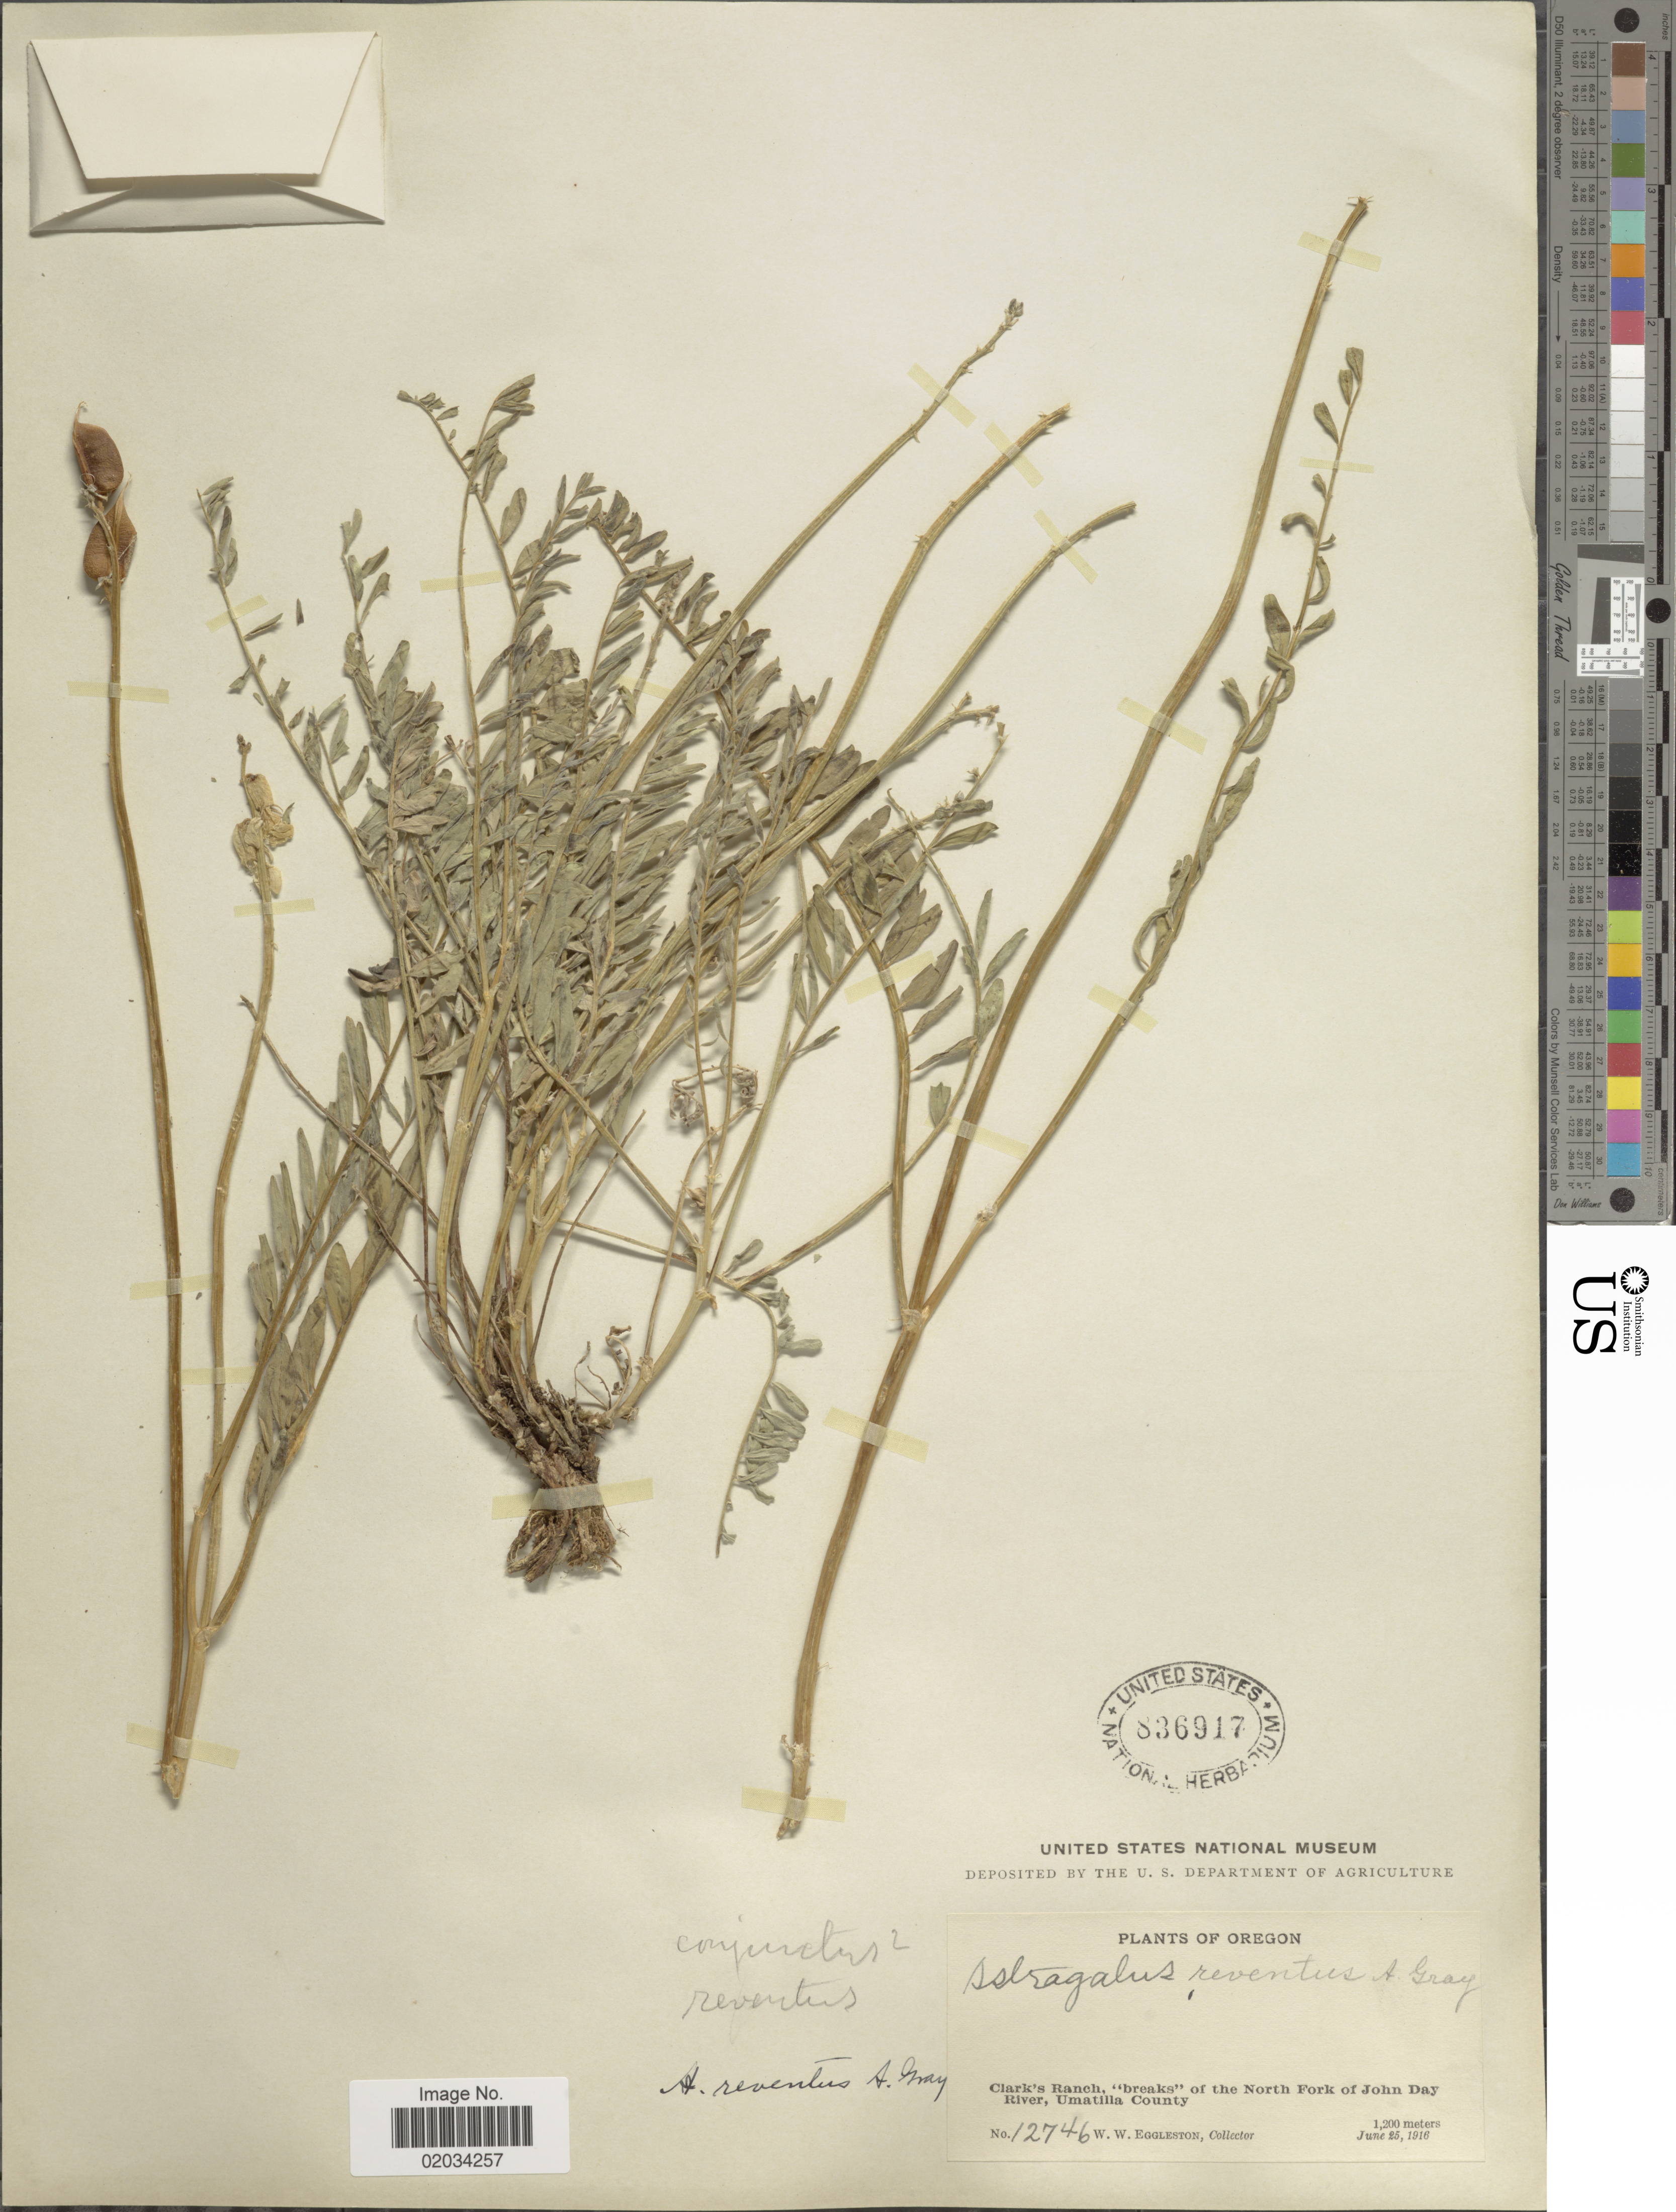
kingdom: Plantae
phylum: Tracheophyta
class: Magnoliopsida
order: Fabales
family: Fabaceae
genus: Astragalus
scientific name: Astragalus reventus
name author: A. Gray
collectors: W. W. Eggleston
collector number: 12746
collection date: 1916-06-25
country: United States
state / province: Oregon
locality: Clark's Ranch, "breaks"of the North Fork of John Day River, Umatilla County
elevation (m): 1200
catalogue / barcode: US 836917